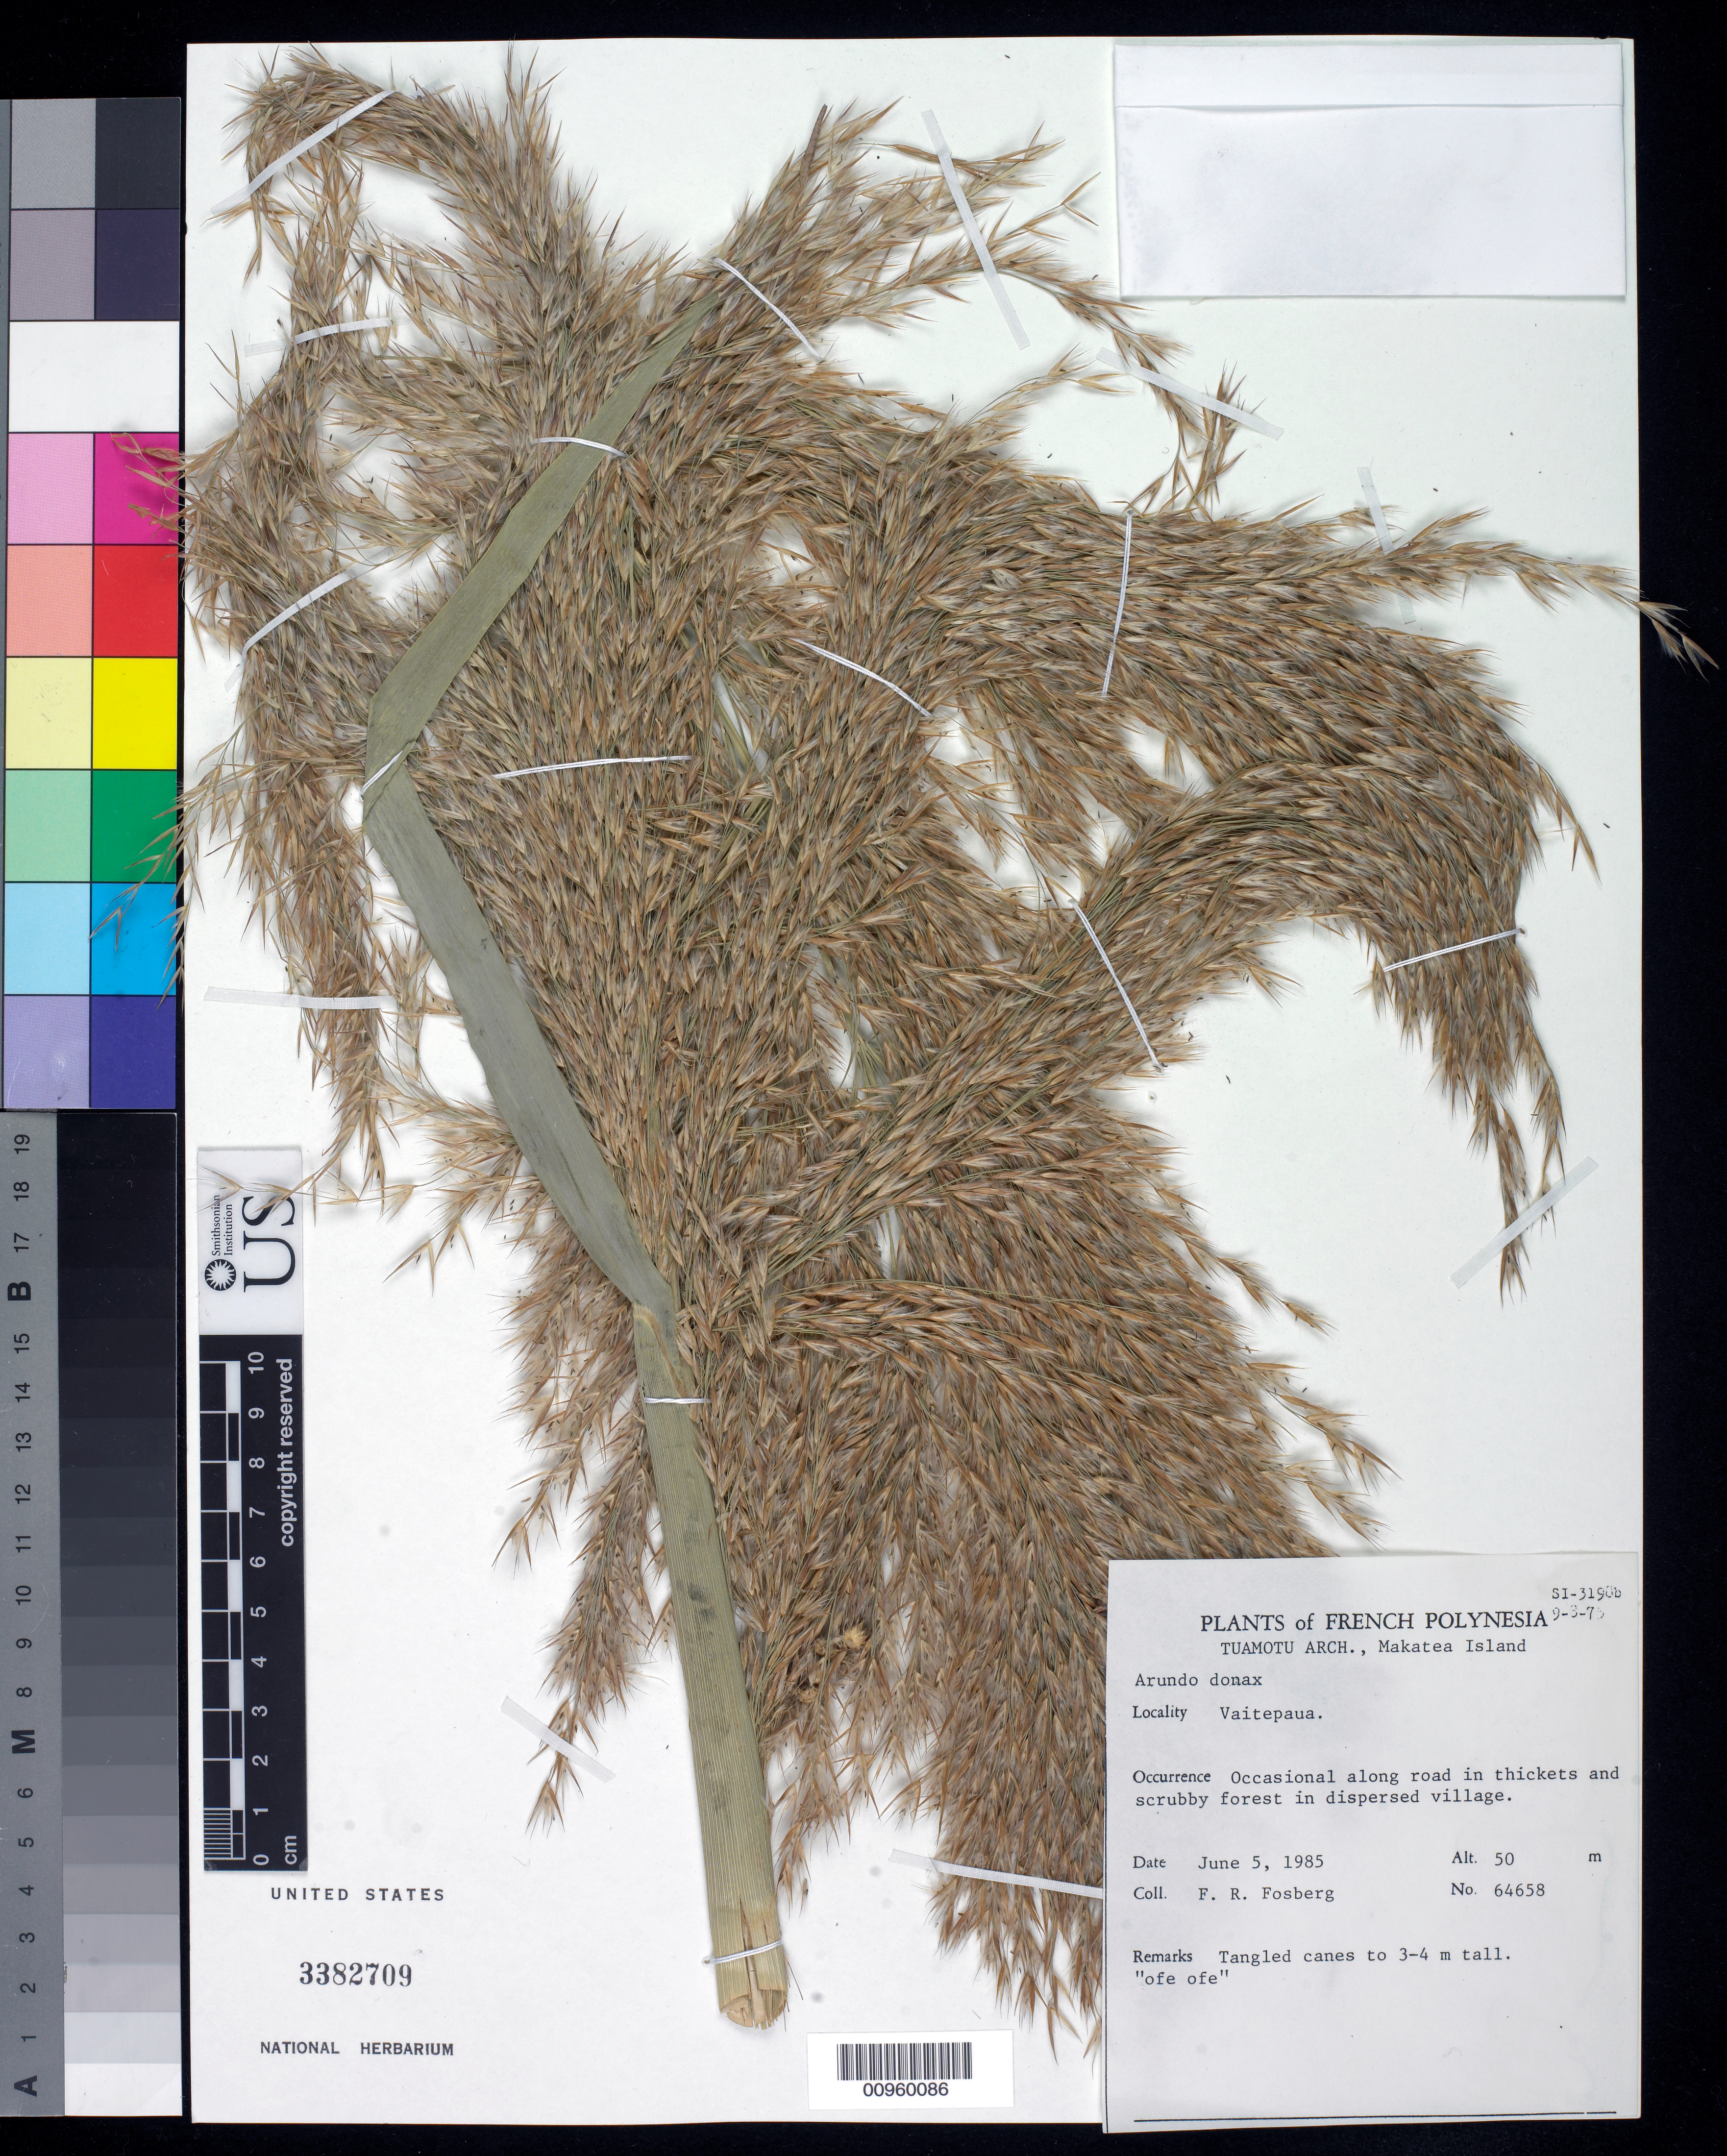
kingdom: Plantae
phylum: Tracheophyta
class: Liliopsida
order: Poales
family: Poaceae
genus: Arundo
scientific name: Arundo sp.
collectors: F. R. Fosberg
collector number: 64658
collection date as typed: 05 Jun 1985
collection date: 1985-06-05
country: French Polynesia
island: Makatea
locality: Vaitepaua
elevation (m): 50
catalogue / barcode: US 3382709